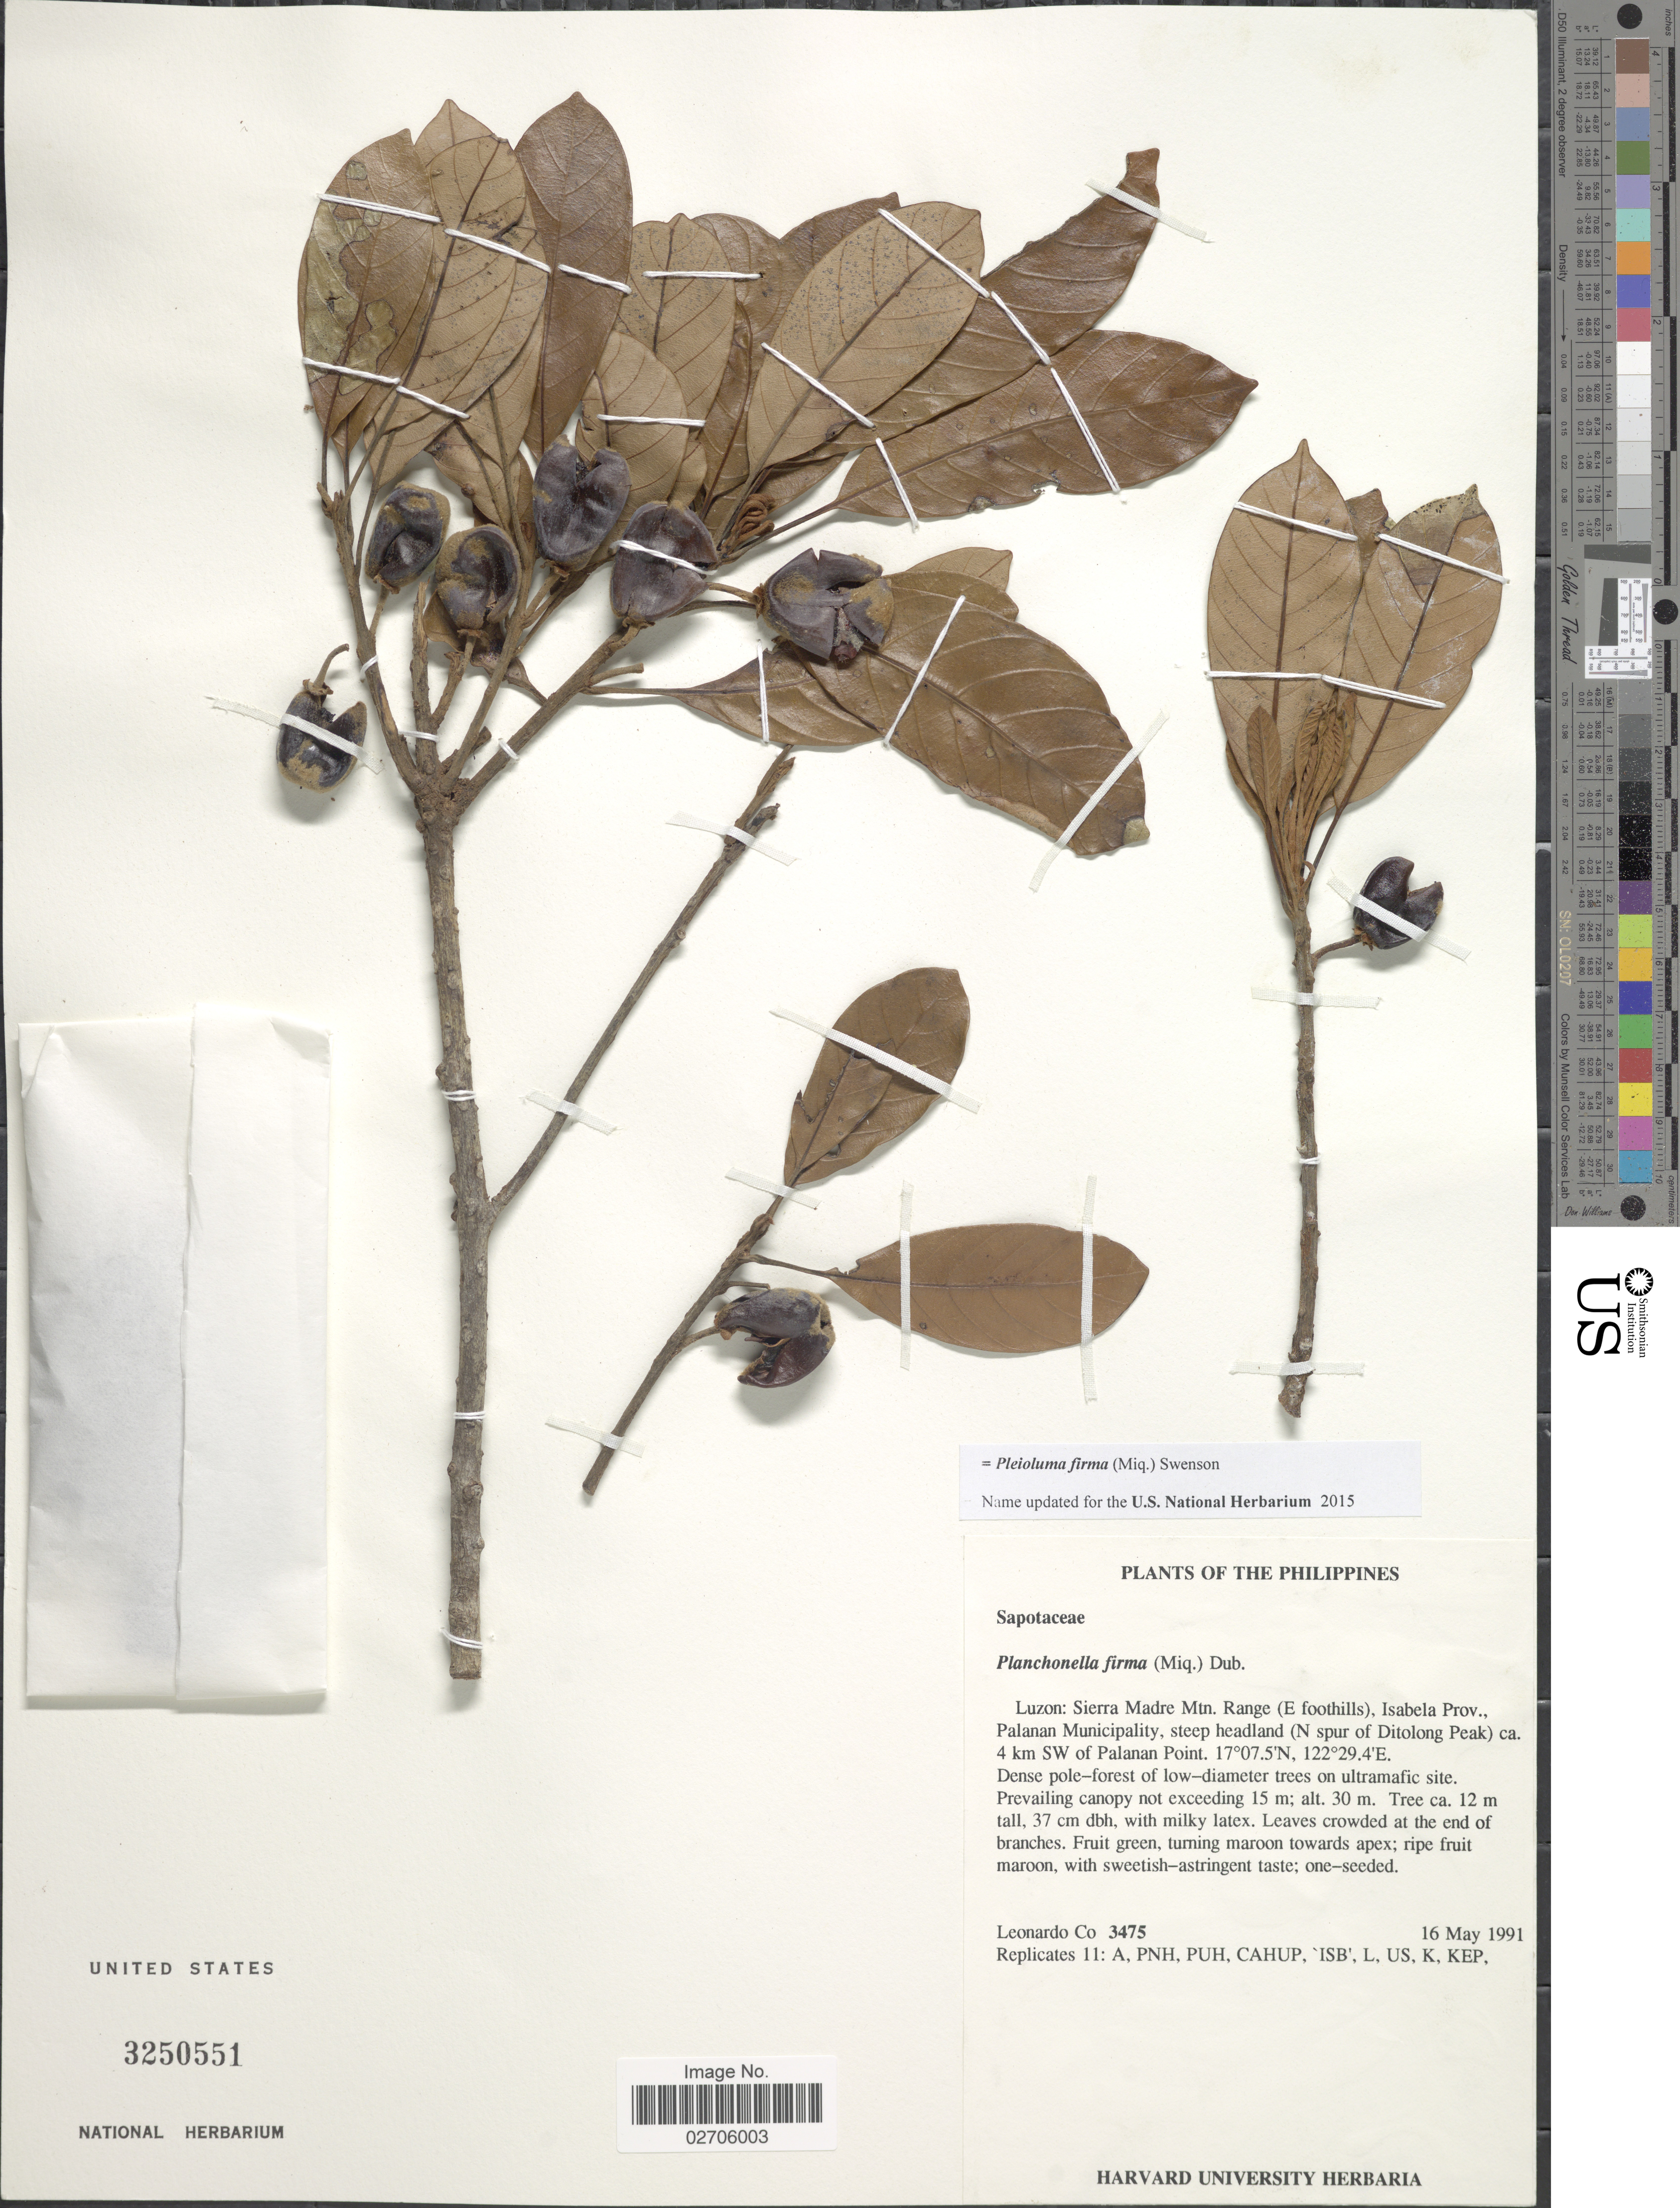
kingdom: Plantae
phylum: Tracheophyta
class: Magnoliopsida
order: Ericales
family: Sapotaceae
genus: Pleioluma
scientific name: Pleioluma firma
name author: (Miq.) Swenson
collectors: L. Co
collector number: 3475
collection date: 1991-05-16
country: Philippines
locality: Luzon: Sierra Madre Mtn. Range (E foothills), Isabela Prov., Palanan Municipality, steep headland (N spur of Ditolong Peak) ca. 4 km SW of Palanan Point.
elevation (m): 30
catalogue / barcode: US 3250551